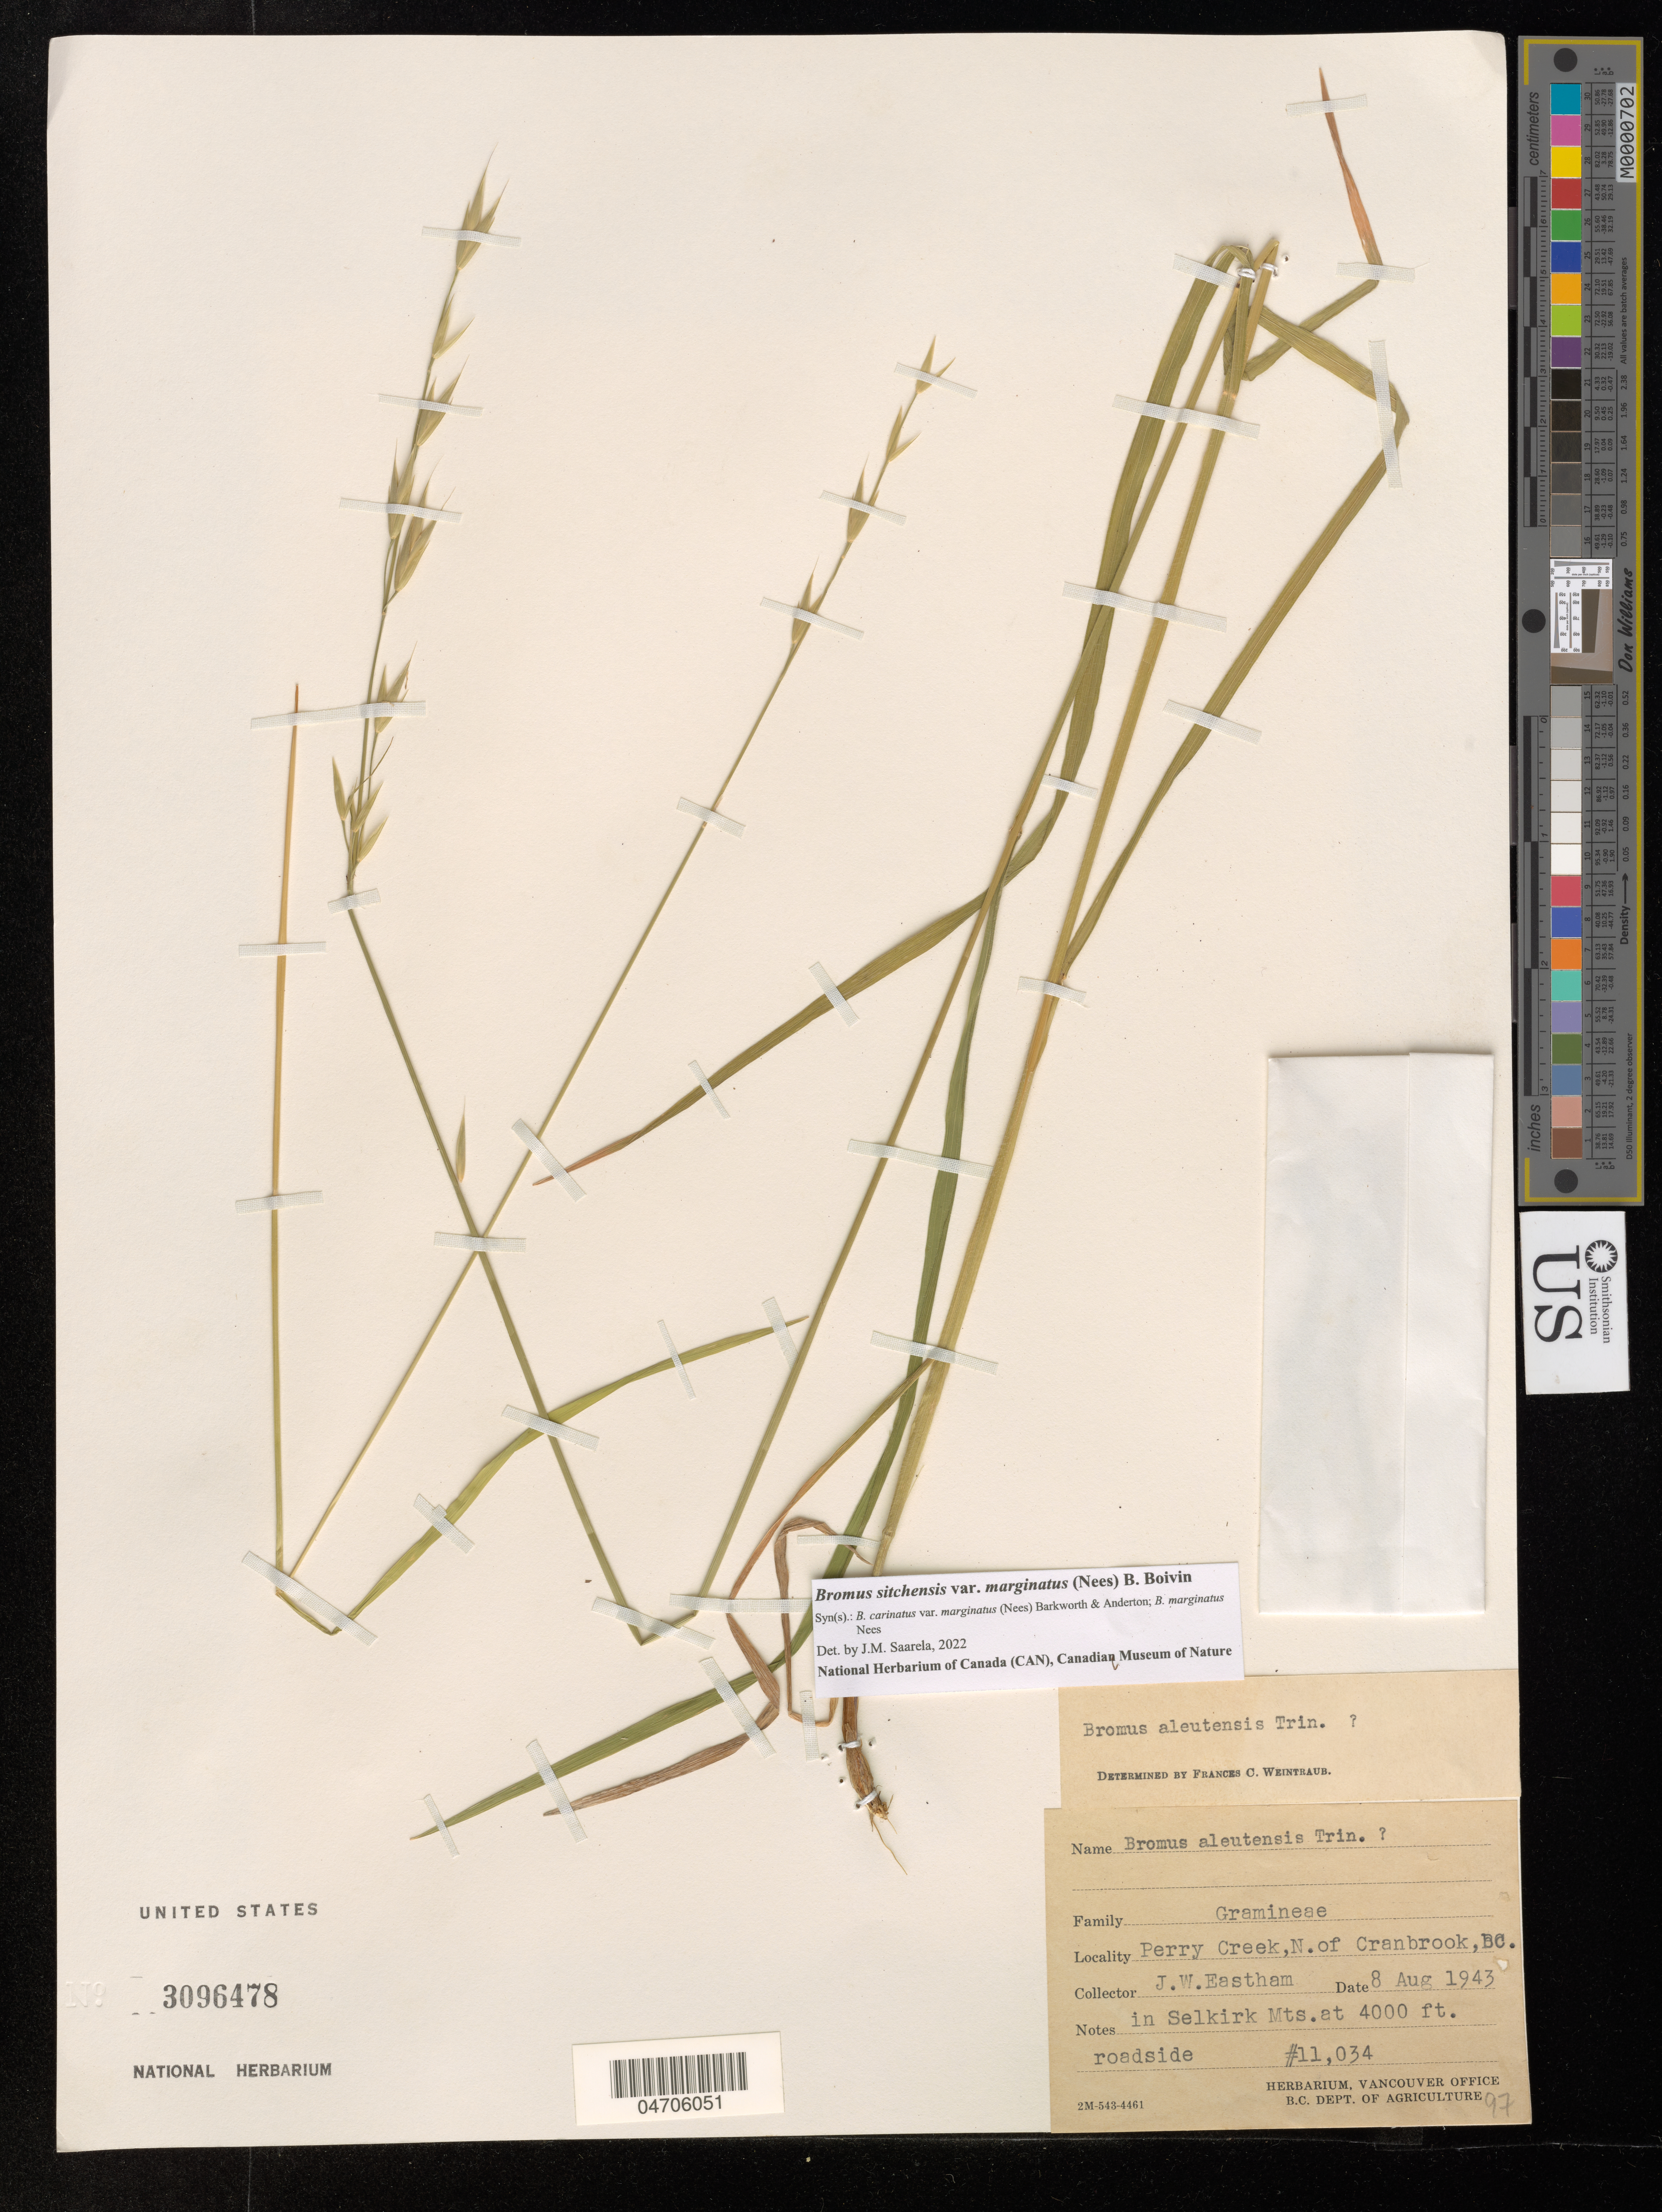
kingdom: Plantae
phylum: Tracheophyta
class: Liliopsida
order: Poales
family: Poaceae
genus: Bromus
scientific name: Bromus sitchensis var. polyanthus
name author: (Scribn. ex Shear) R.E. Brainerd & Otting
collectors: J. Eastham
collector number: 11034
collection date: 1943-08-08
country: Canada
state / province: British Columbia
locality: Perry Creek, N. of Cranbrook. In Selkirk Mts., roadside.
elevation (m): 1219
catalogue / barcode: US 3096478